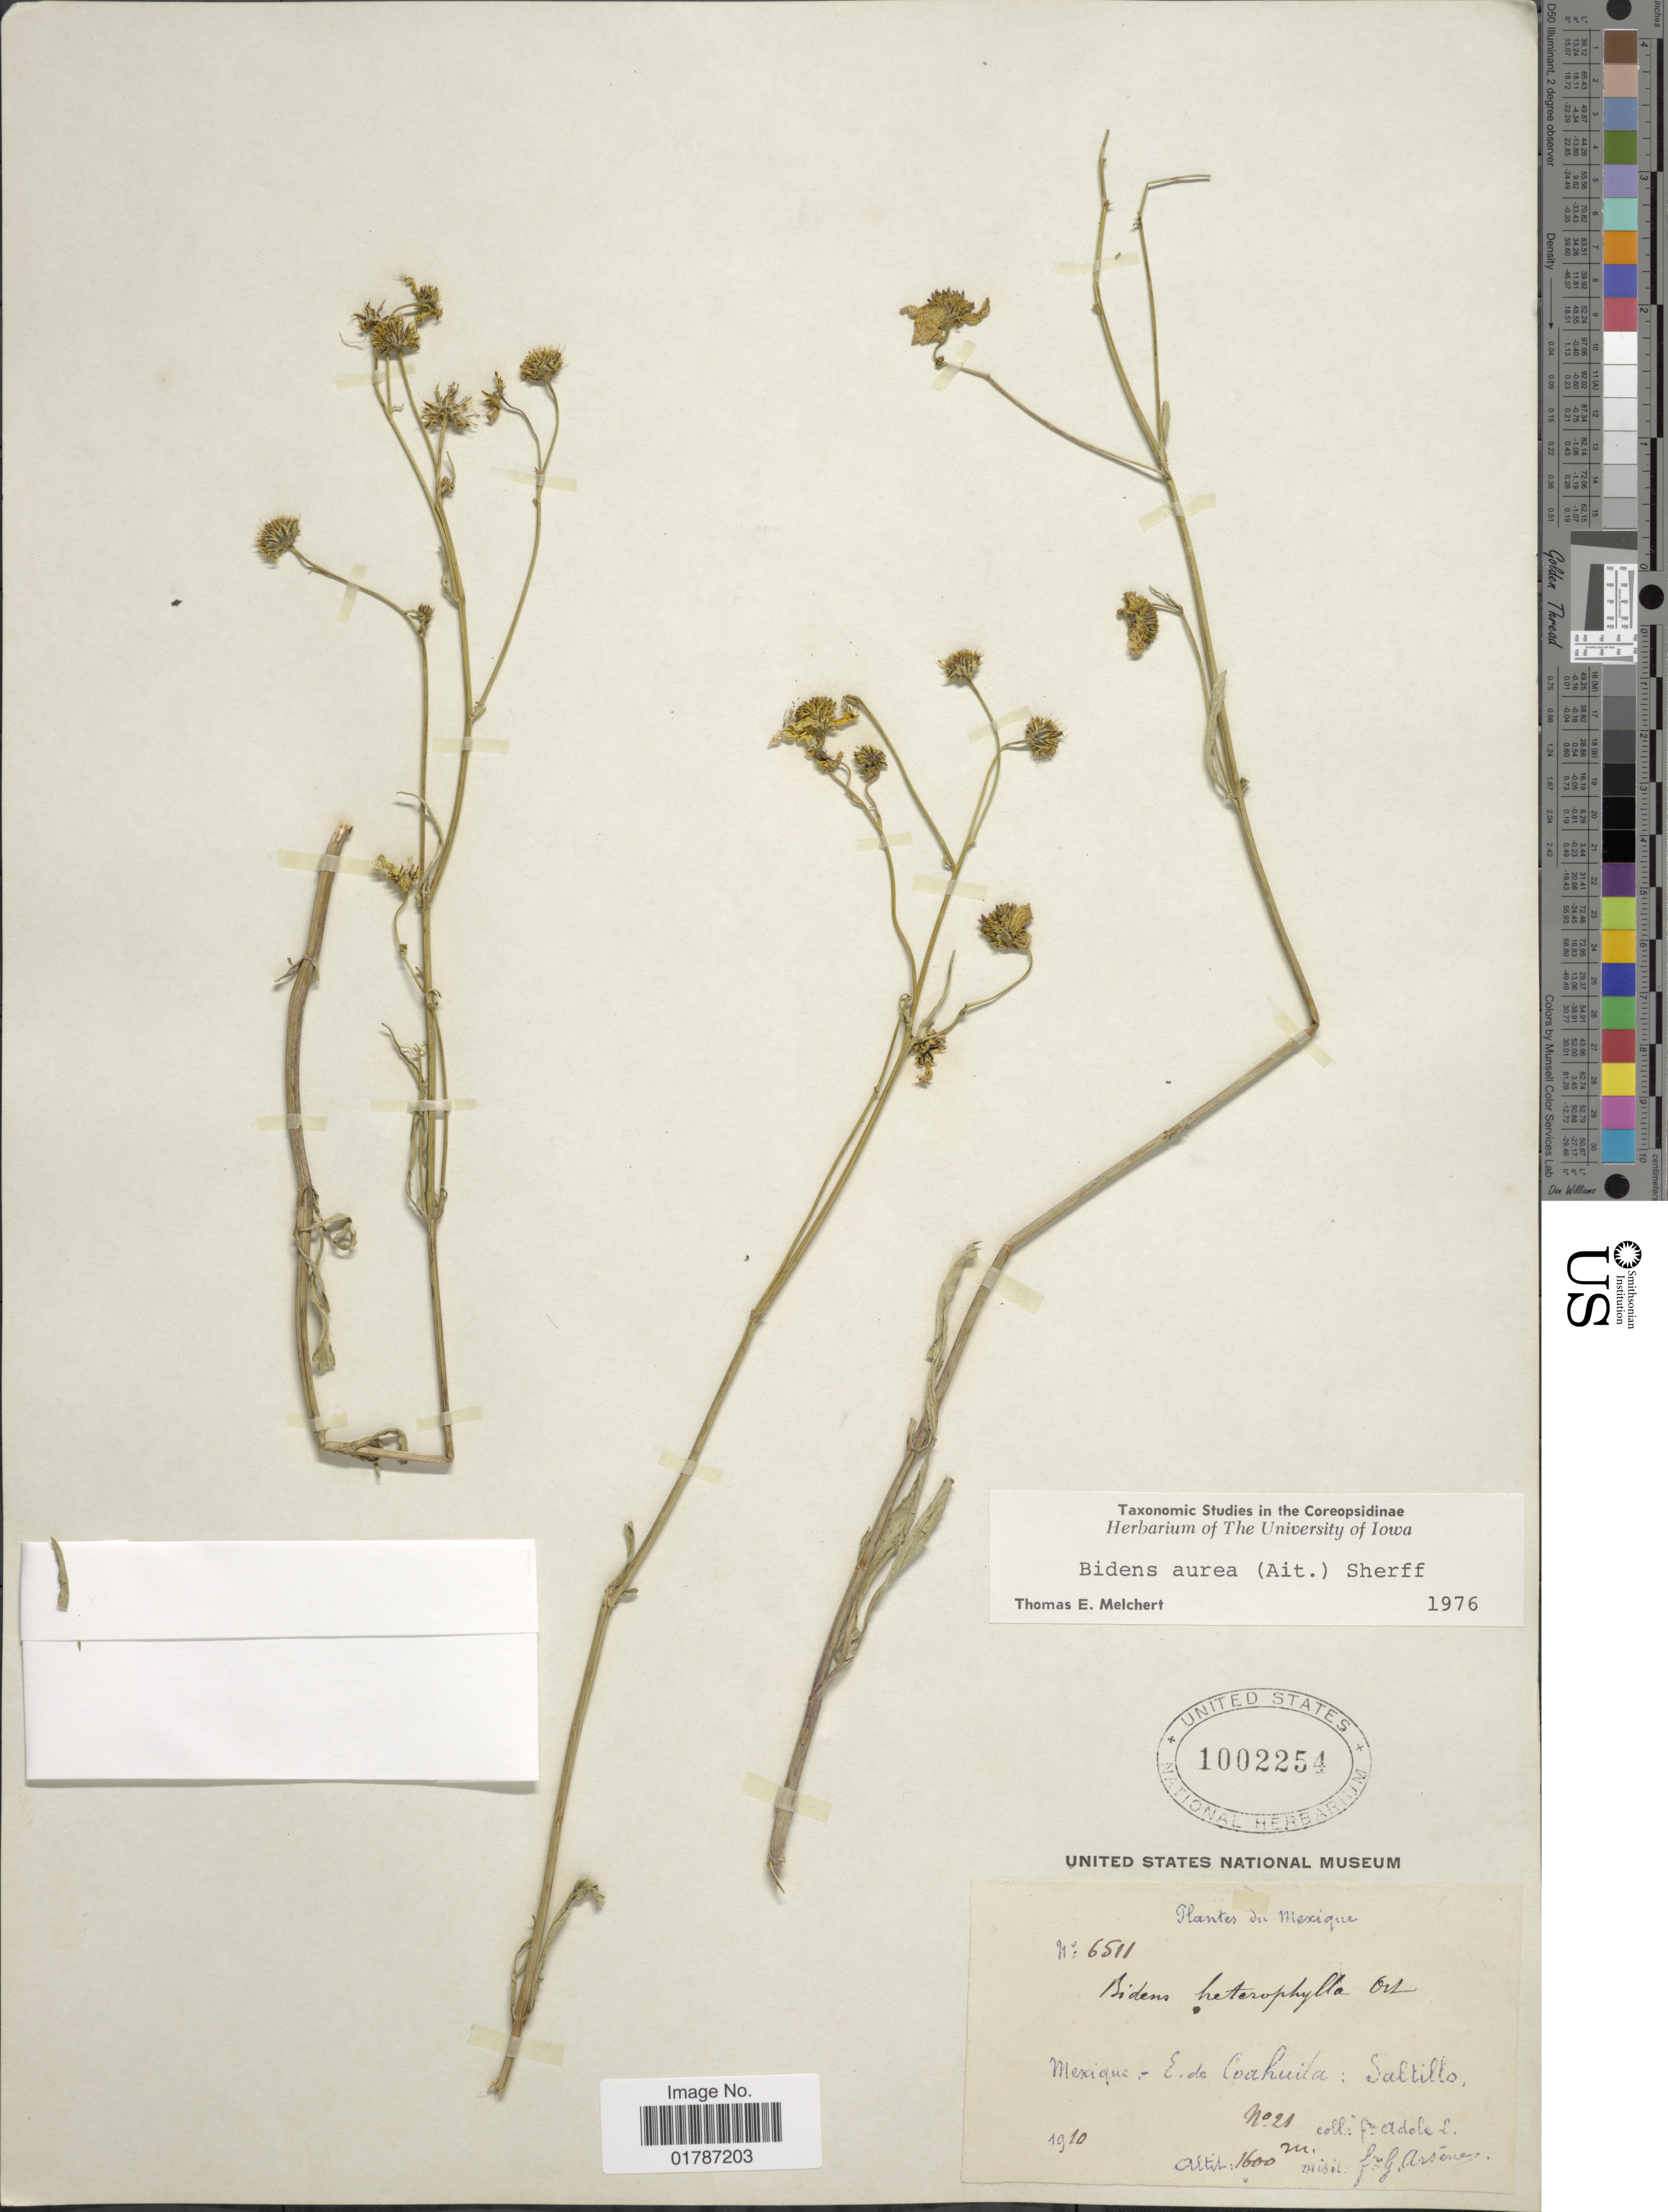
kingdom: Plantae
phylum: Tracheophyta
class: Magnoliopsida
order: Asterales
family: Asteraceae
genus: Bidens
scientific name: Bidens aurea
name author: (Aiton) Sherff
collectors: Bro. Adole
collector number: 20/6511*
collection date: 1910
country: Mexico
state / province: Coahuila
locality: E. de Coahuila: Saltilo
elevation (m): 1600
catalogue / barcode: US 1002254